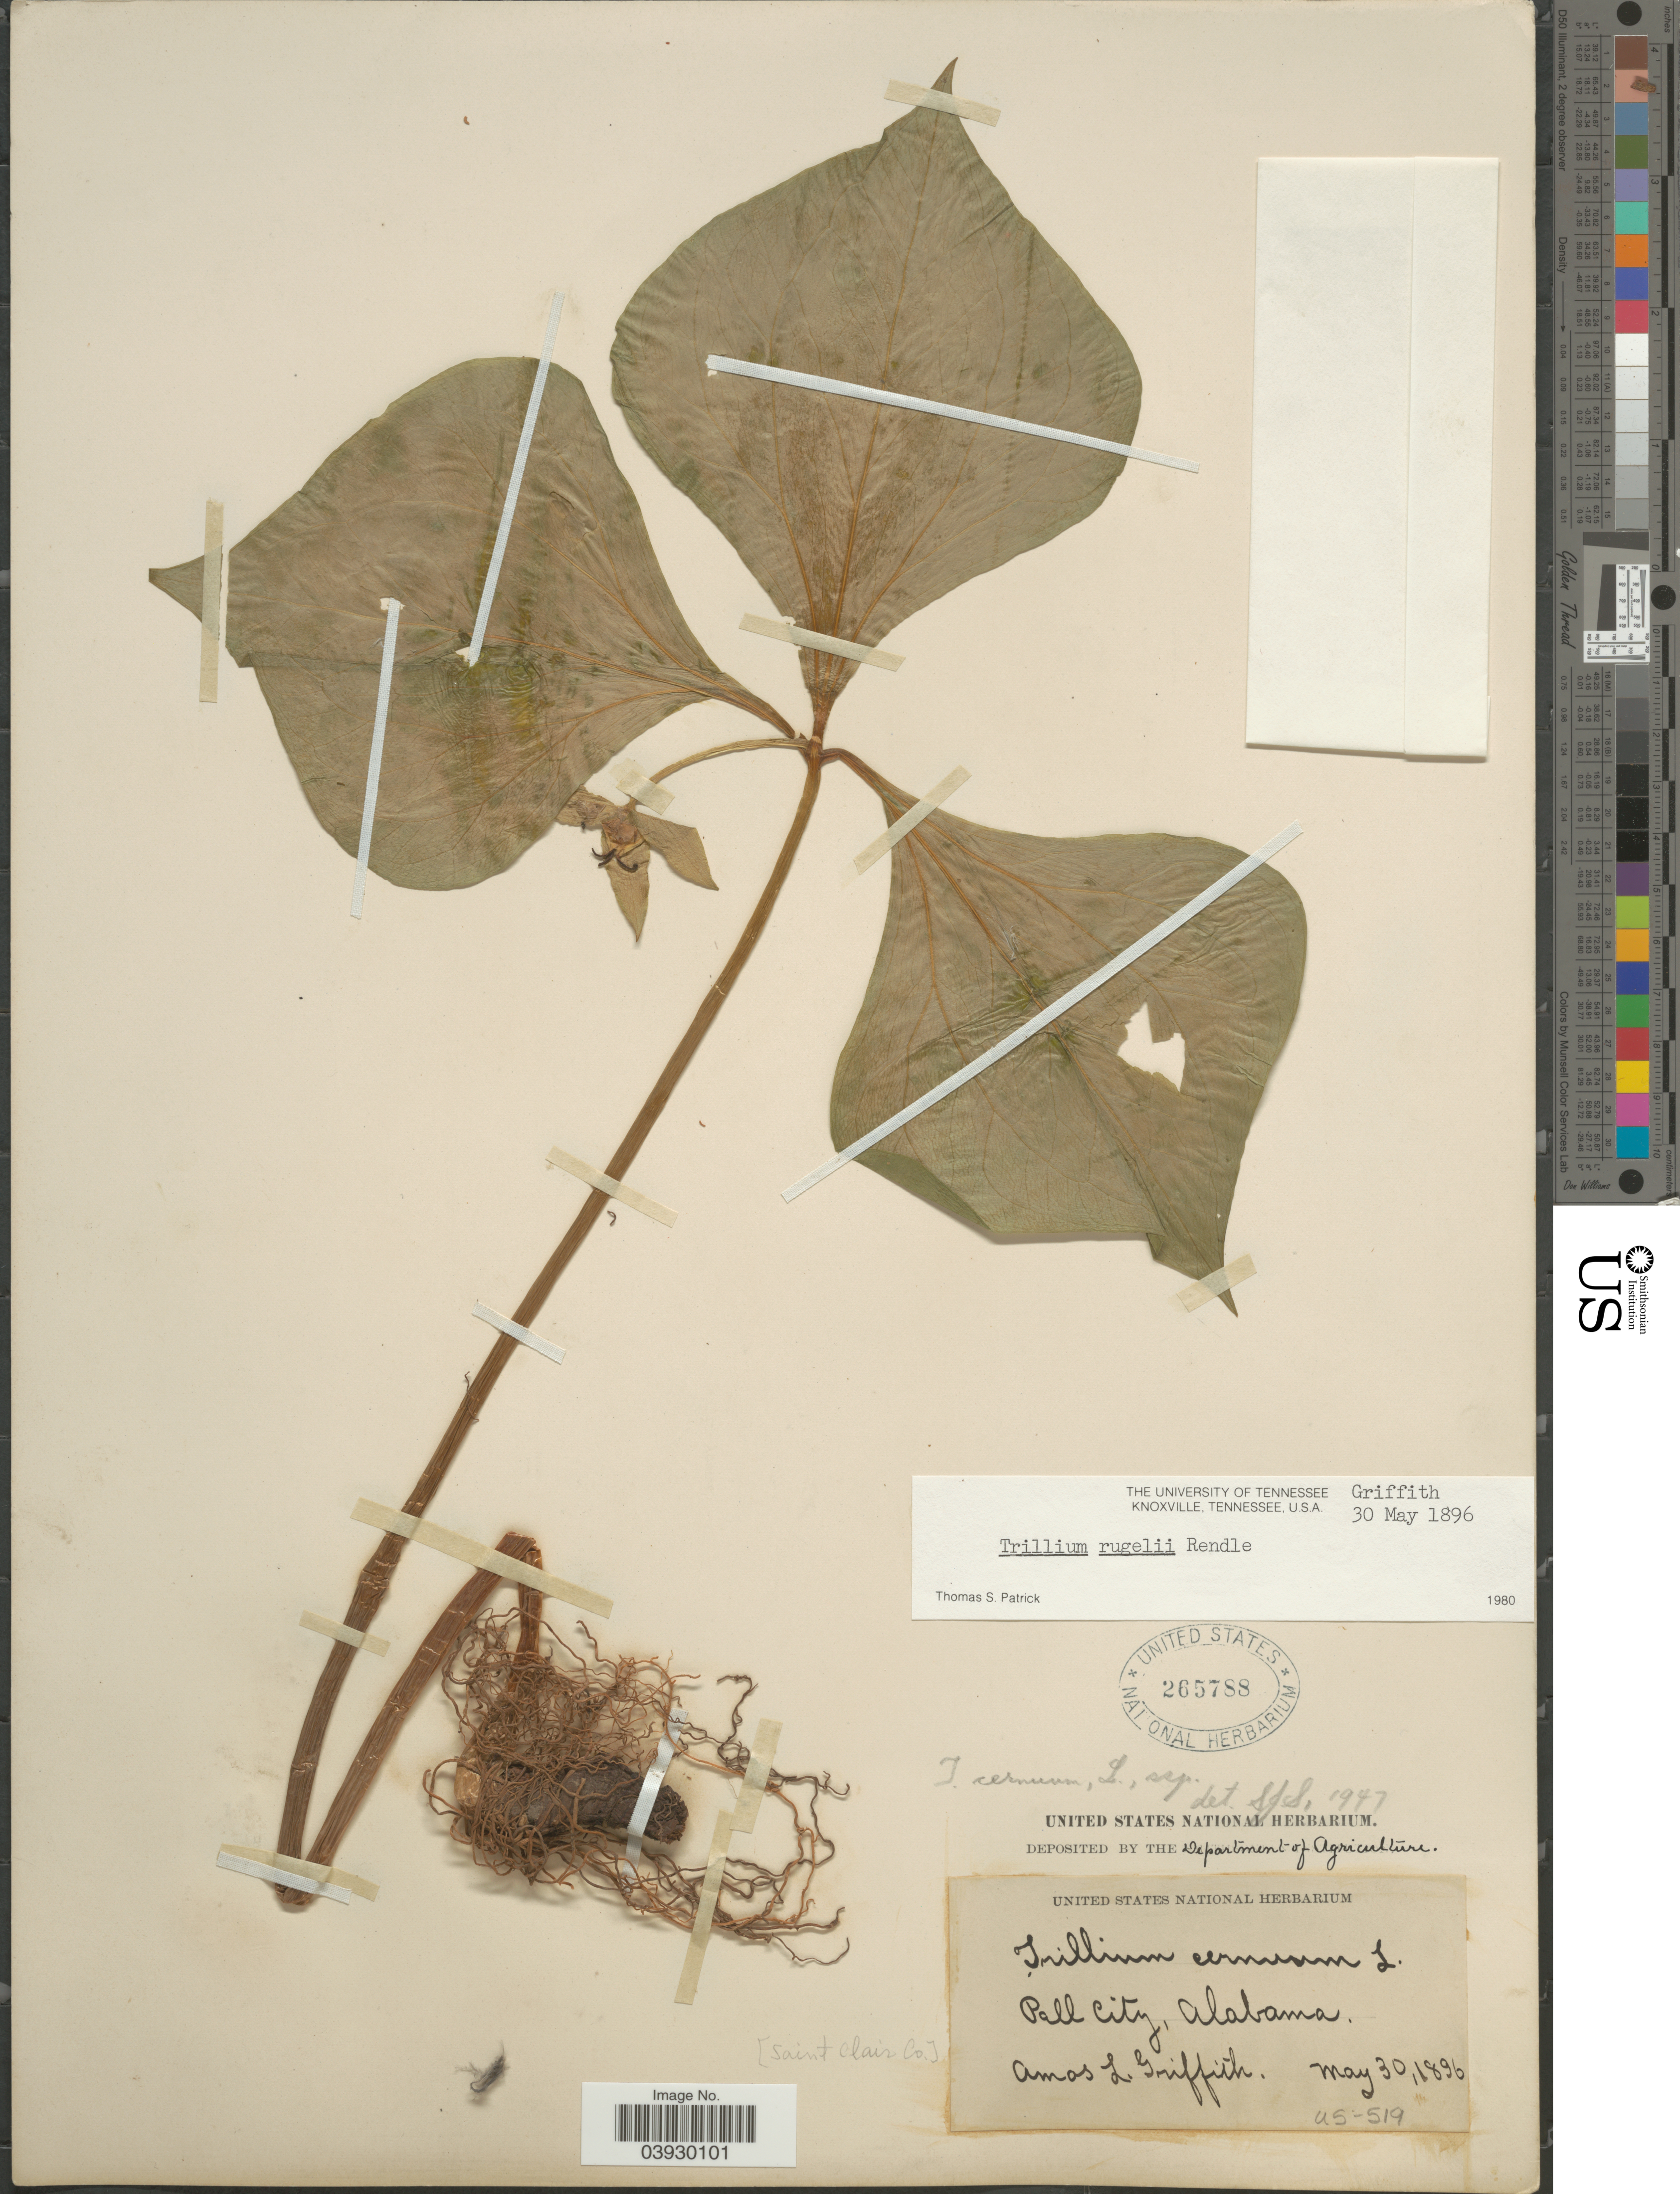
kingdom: Plantae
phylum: Tracheophyta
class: Liliopsida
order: Liliales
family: Melanthiaceae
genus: Trillium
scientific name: Trillium rugelii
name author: Rendle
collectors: A. Griffith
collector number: US-519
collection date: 1896-05-30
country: United States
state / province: Alabama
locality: [Saint Clair Co]. Pell City.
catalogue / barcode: US 265788